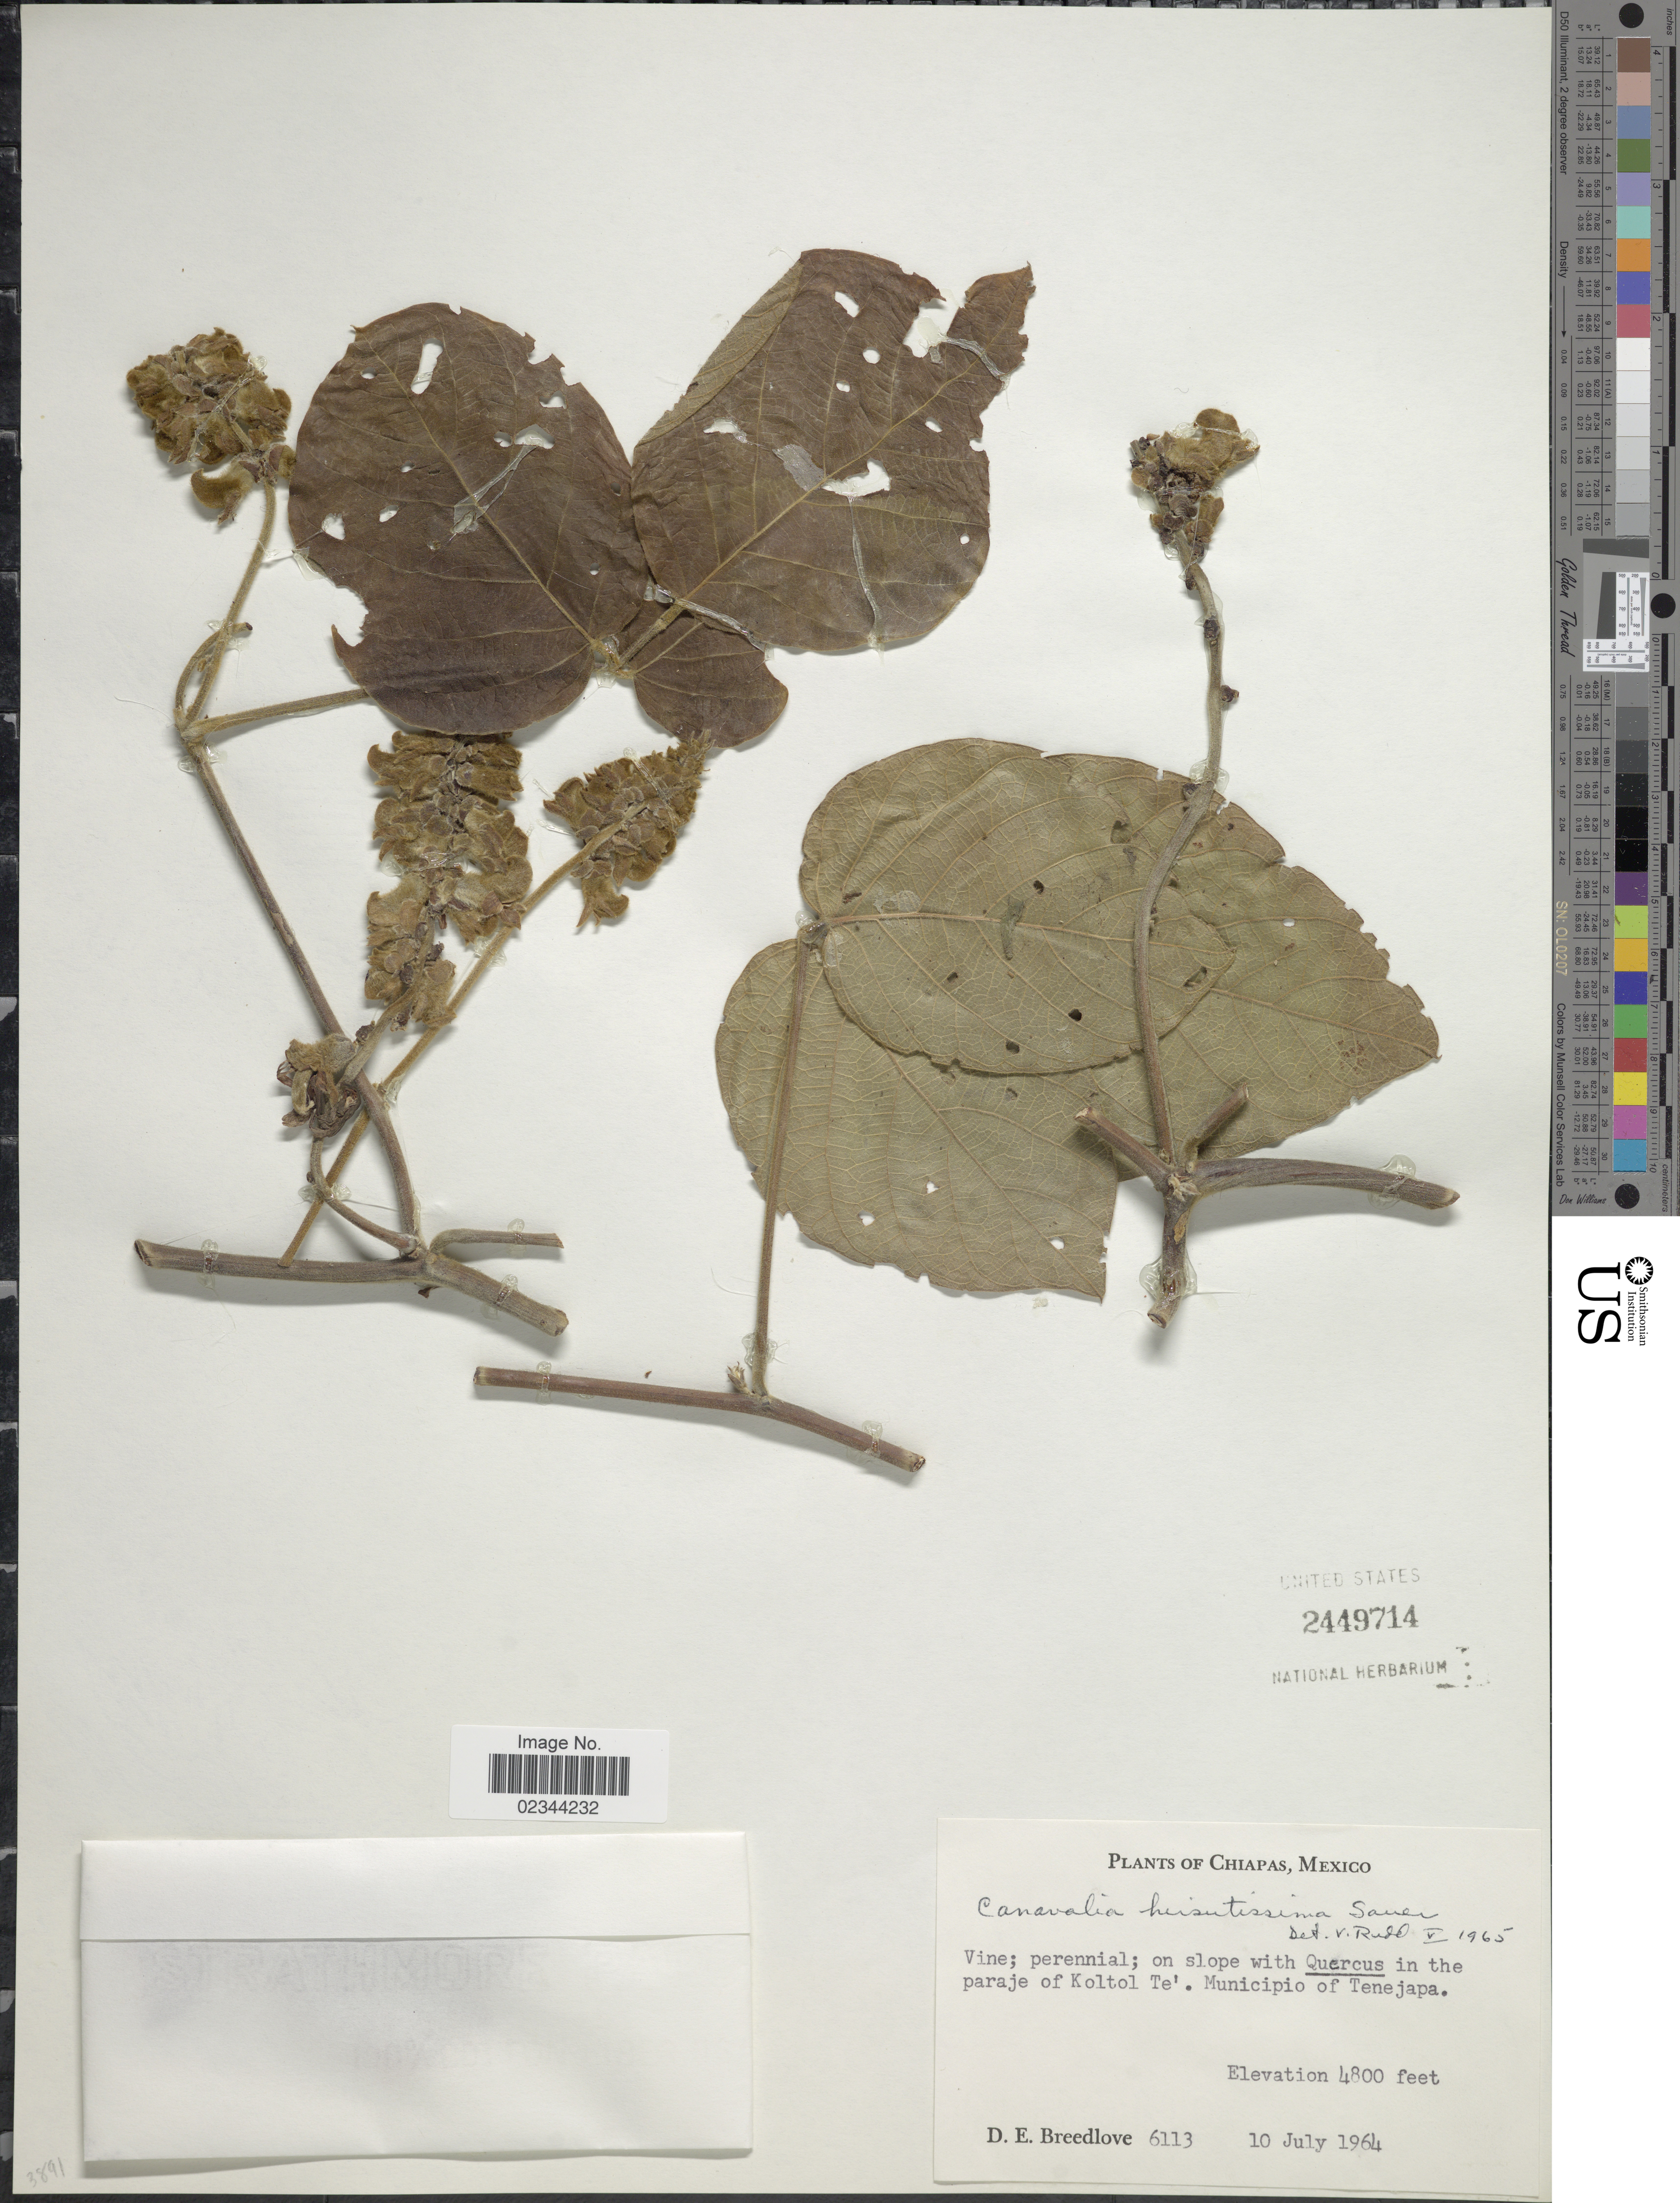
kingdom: Plantae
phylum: Tracheophyta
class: Magnoliopsida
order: Fabales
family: Fabaceae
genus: Canavalia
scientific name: Canavalia hirsutissima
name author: Sauer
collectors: D. E. Breedlove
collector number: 6113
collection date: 1964-07-10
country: Mexico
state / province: Chiapas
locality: In the paraje of Koltol Te'. Municipio of Tenejapa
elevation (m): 1463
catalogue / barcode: US 2449714